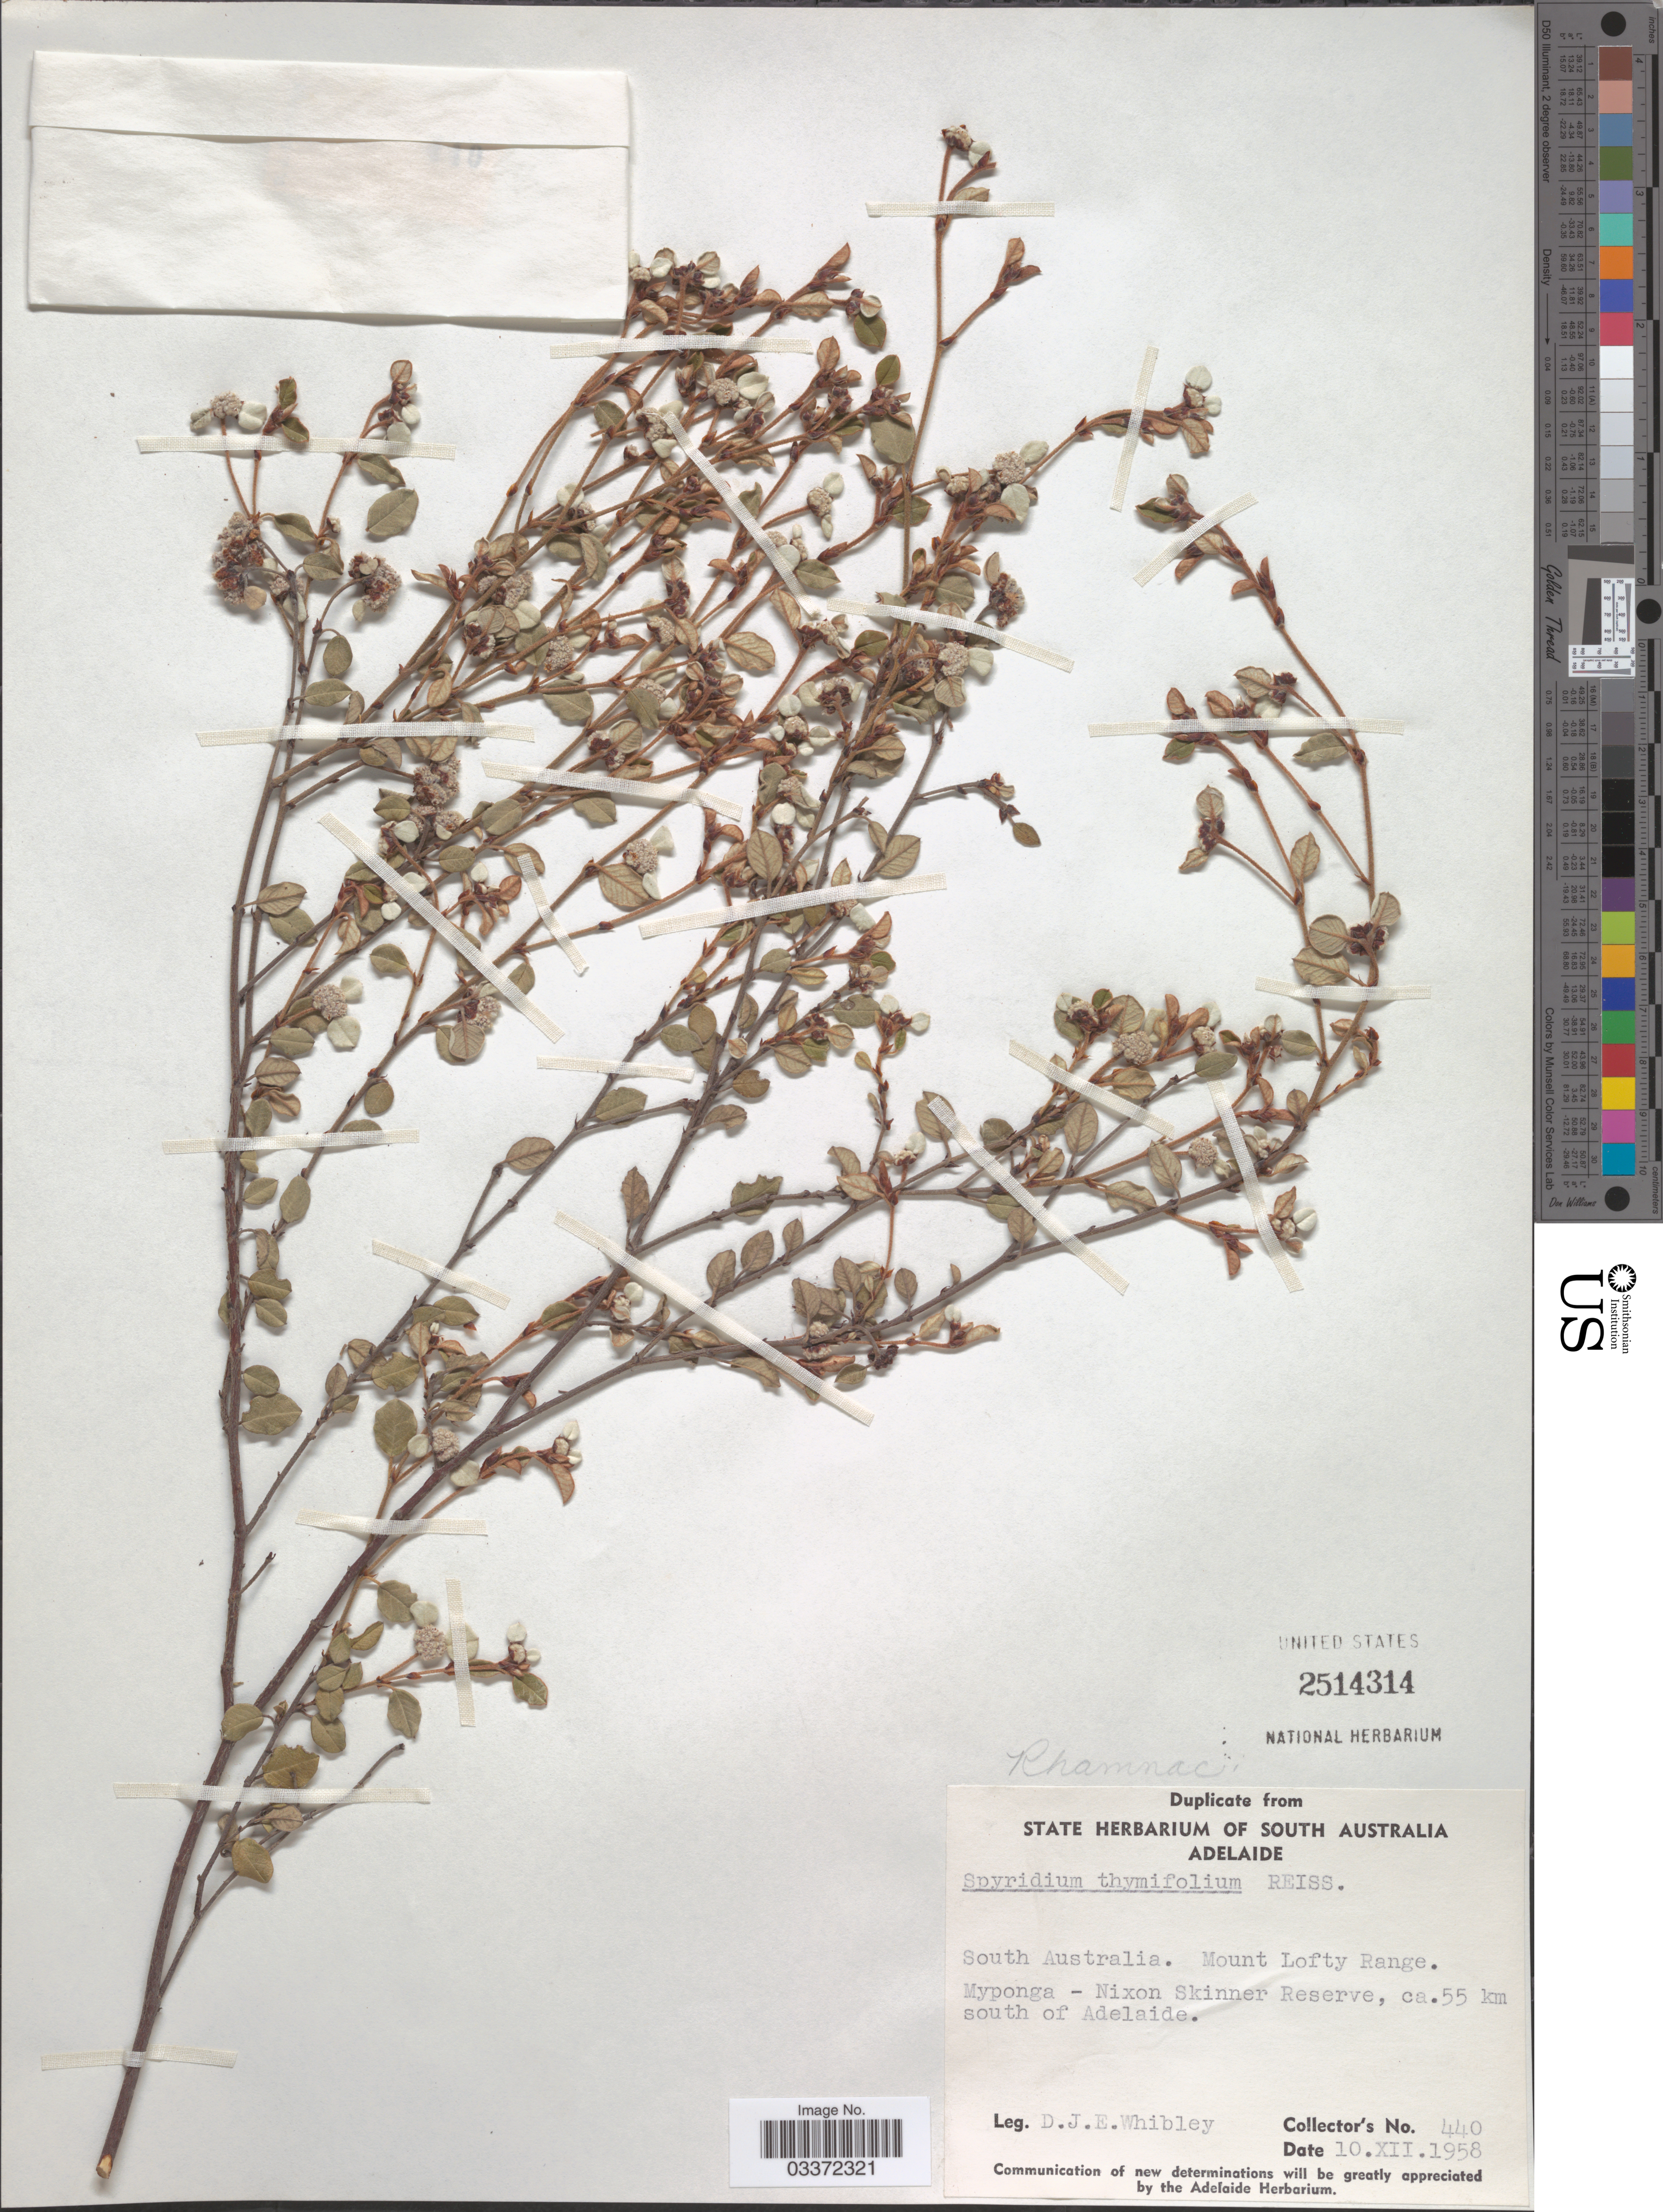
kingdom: Plantae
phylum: Tracheophyta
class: Magnoliopsida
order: Rosales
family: Rhamnaceae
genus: Spyridium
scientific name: Spyridium thymifolium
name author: Reissek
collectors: D. Whibley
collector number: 440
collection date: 1958-12-10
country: Australia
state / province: South Australia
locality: Mount Lofty Range. Myponga - Nixon Skinner Reserve, ca. 55 km south of Adelaide.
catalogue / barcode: US 2514314